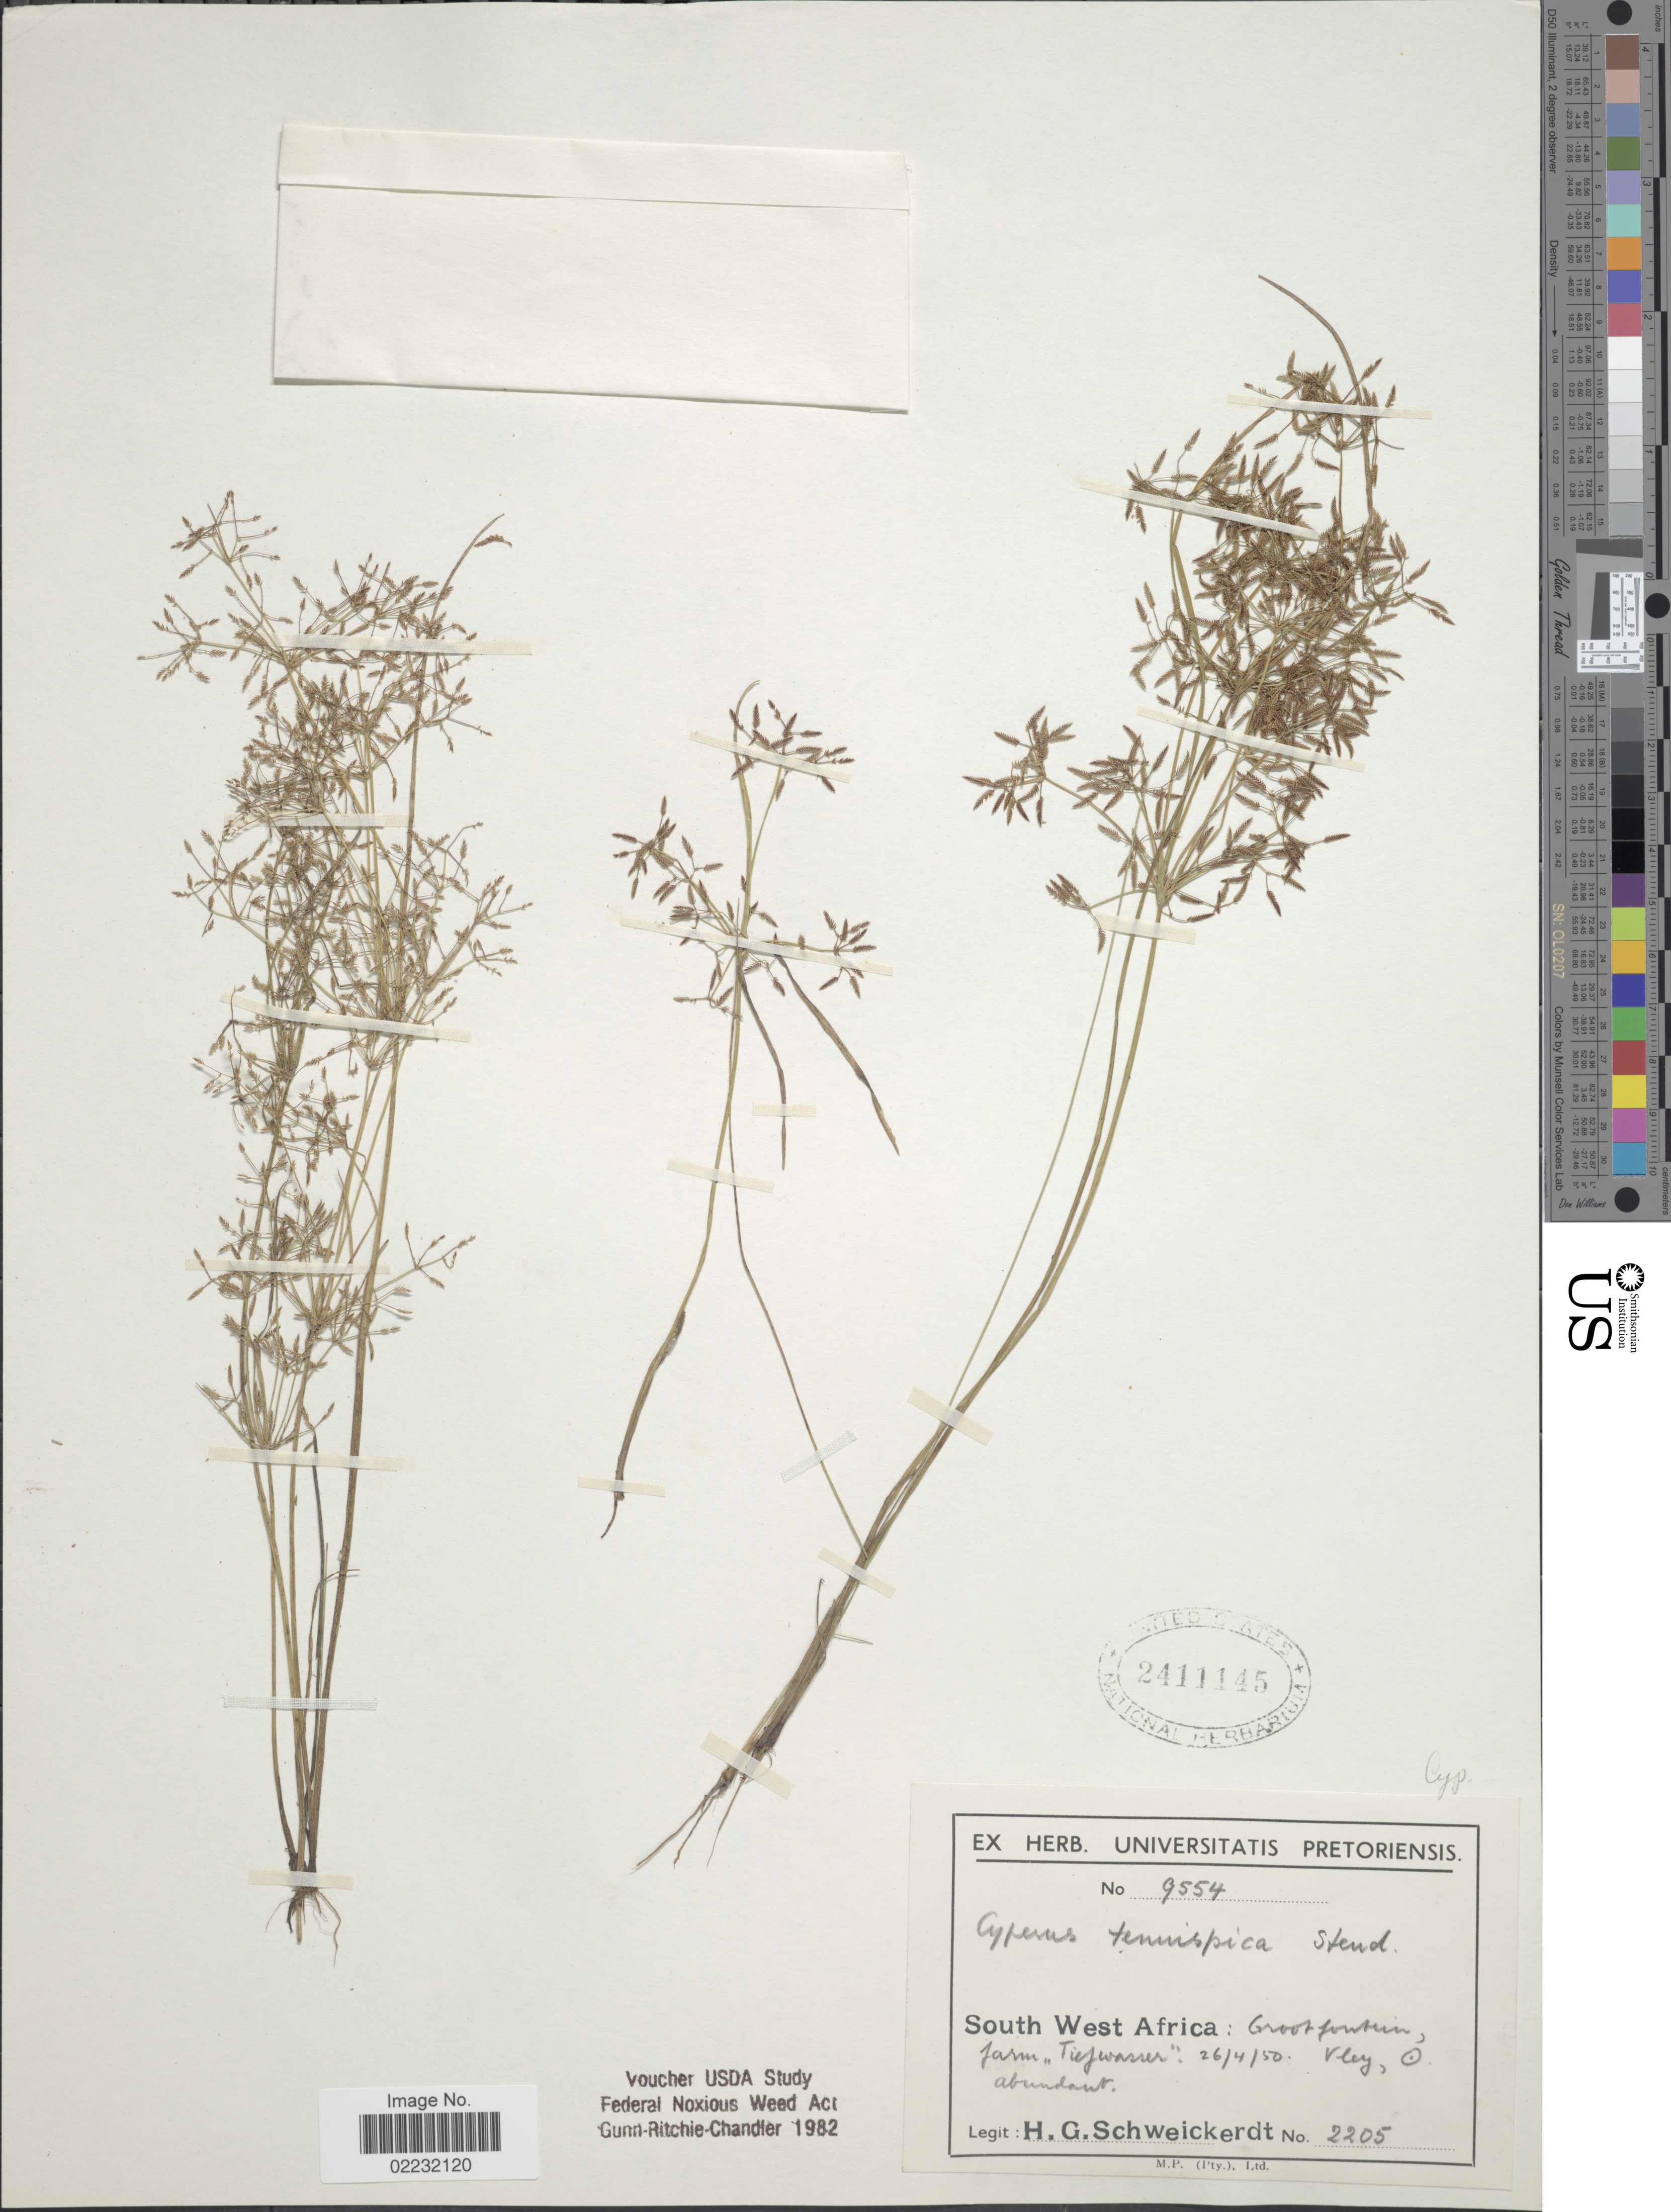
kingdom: Plantae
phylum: Tracheophyta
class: Liliopsida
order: Poales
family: Cyperaceae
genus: Cyperus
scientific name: Cyperus tenuispica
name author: Steud.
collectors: H. Schweickerdt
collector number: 2205/9554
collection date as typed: Transcribed d/m/y: 26/4/50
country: Namibia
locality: South-West Africa: Grootfontein farm ,,Tiefwasser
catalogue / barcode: US 2411145